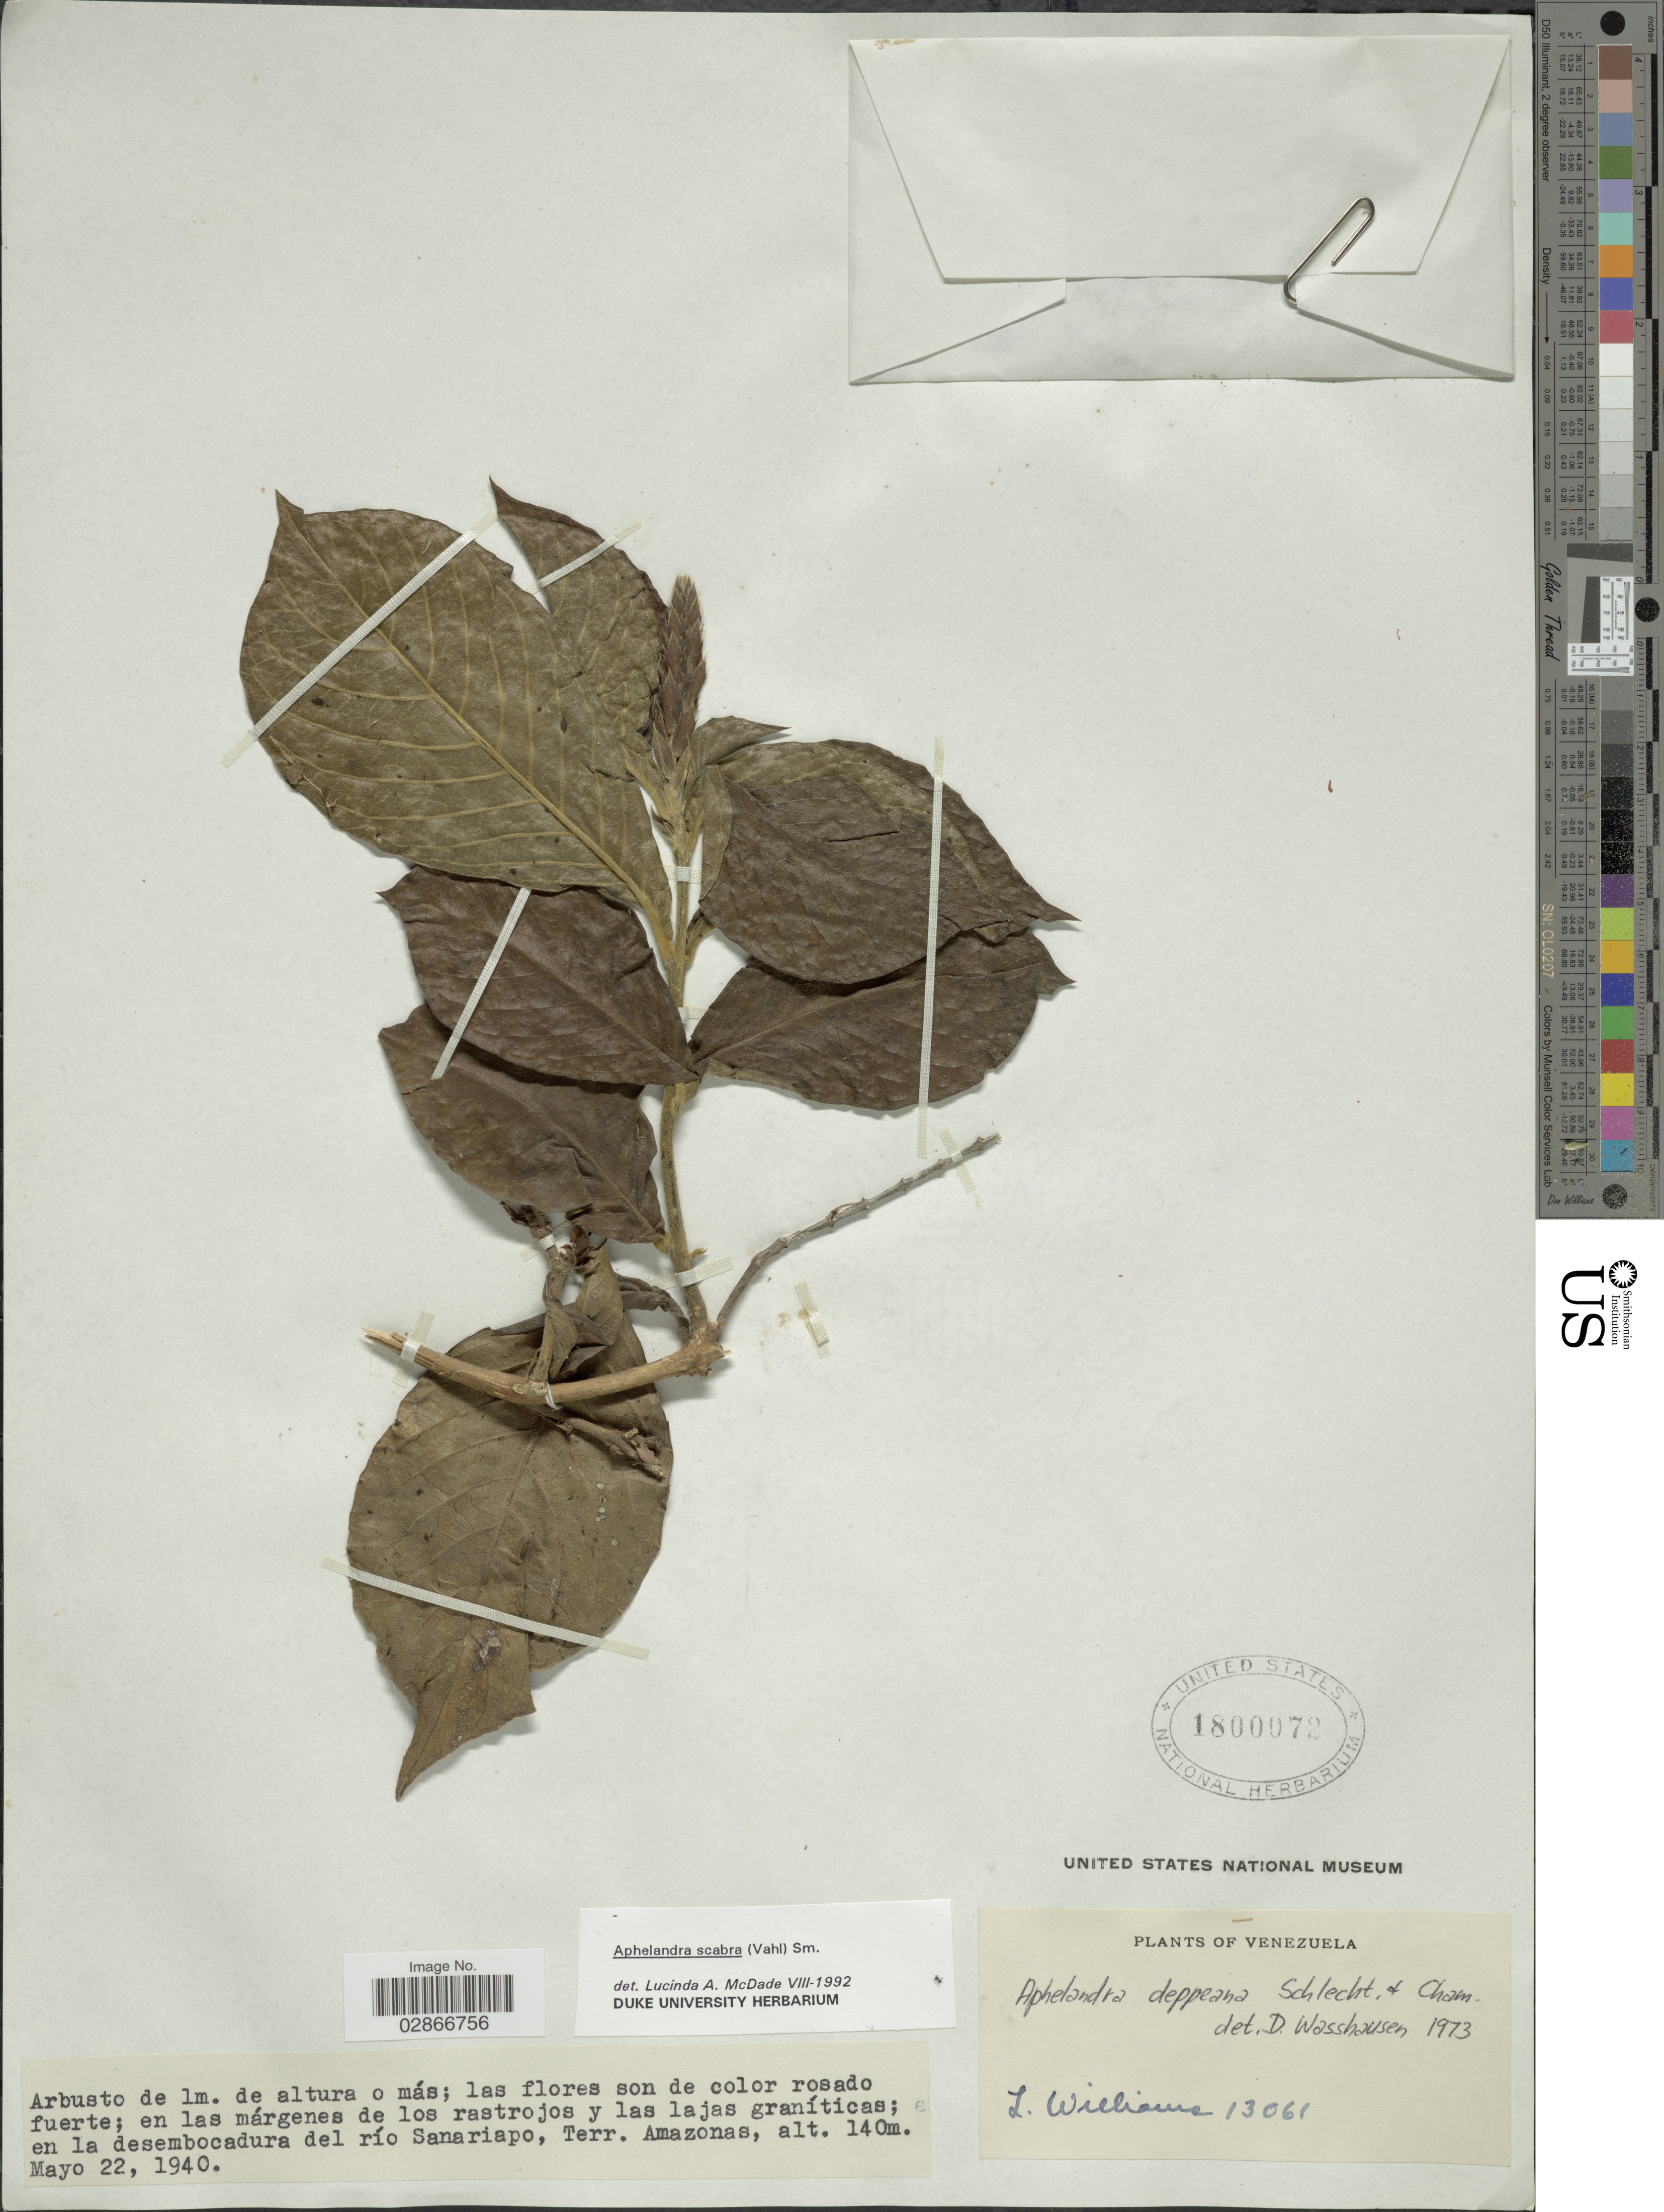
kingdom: Plantae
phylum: Tracheophyta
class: Magnoliopsida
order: Lamiales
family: Acanthaceae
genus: Aphelandra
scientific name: Aphelandra deppeana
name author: Schltdl. & Cham.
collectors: L. Williams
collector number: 13061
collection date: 1940-05-22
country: Venezuela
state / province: Amazonas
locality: En la desembocadura del río Sanariapo, Terr. Amazonas.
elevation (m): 140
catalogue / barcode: US 1800072